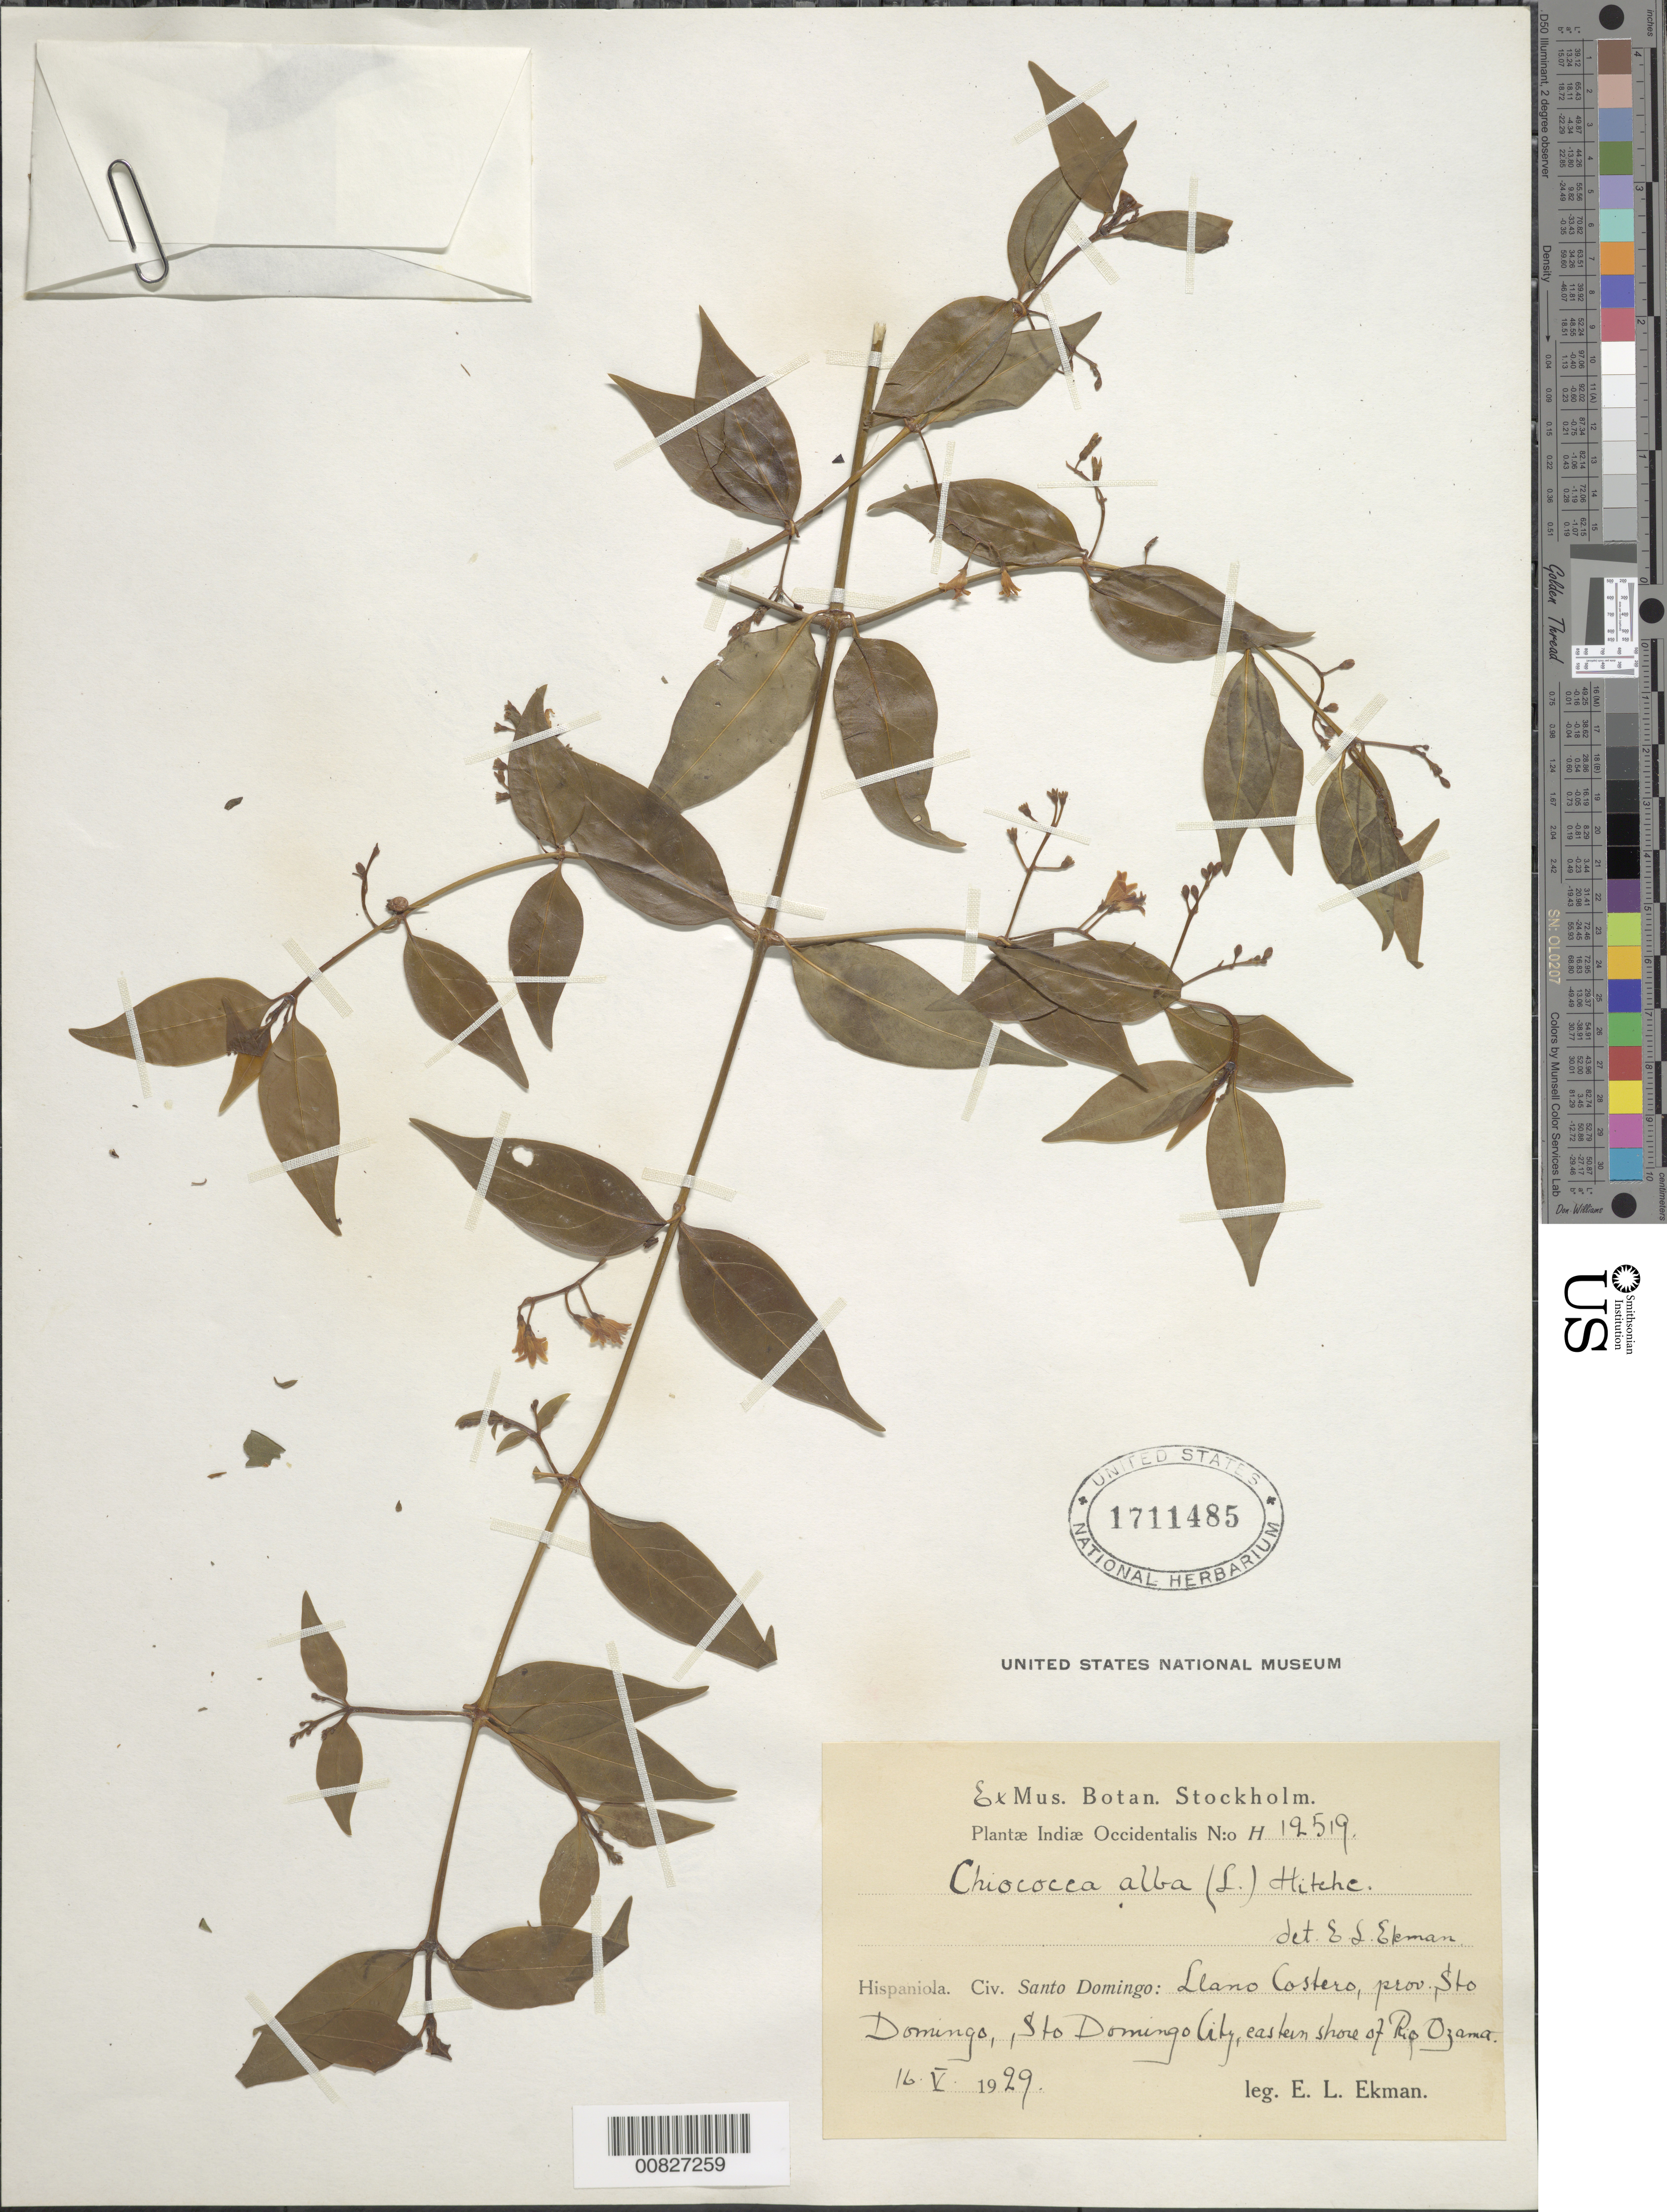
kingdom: Plantae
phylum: Tracheophyta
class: Magnoliopsida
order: Gentianales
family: Rubiaceae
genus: Chiococca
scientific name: Chiococca alba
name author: (L.) Hitchc.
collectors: E. L. Ekman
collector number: H 12519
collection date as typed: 16 May 1929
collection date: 1929-05-16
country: Dominican Republic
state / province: Distrito Nacional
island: Hispaniola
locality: Llano Costero, Santo Domingo City, eastern shore of Río Ozama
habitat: Shore of river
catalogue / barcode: US 1711485